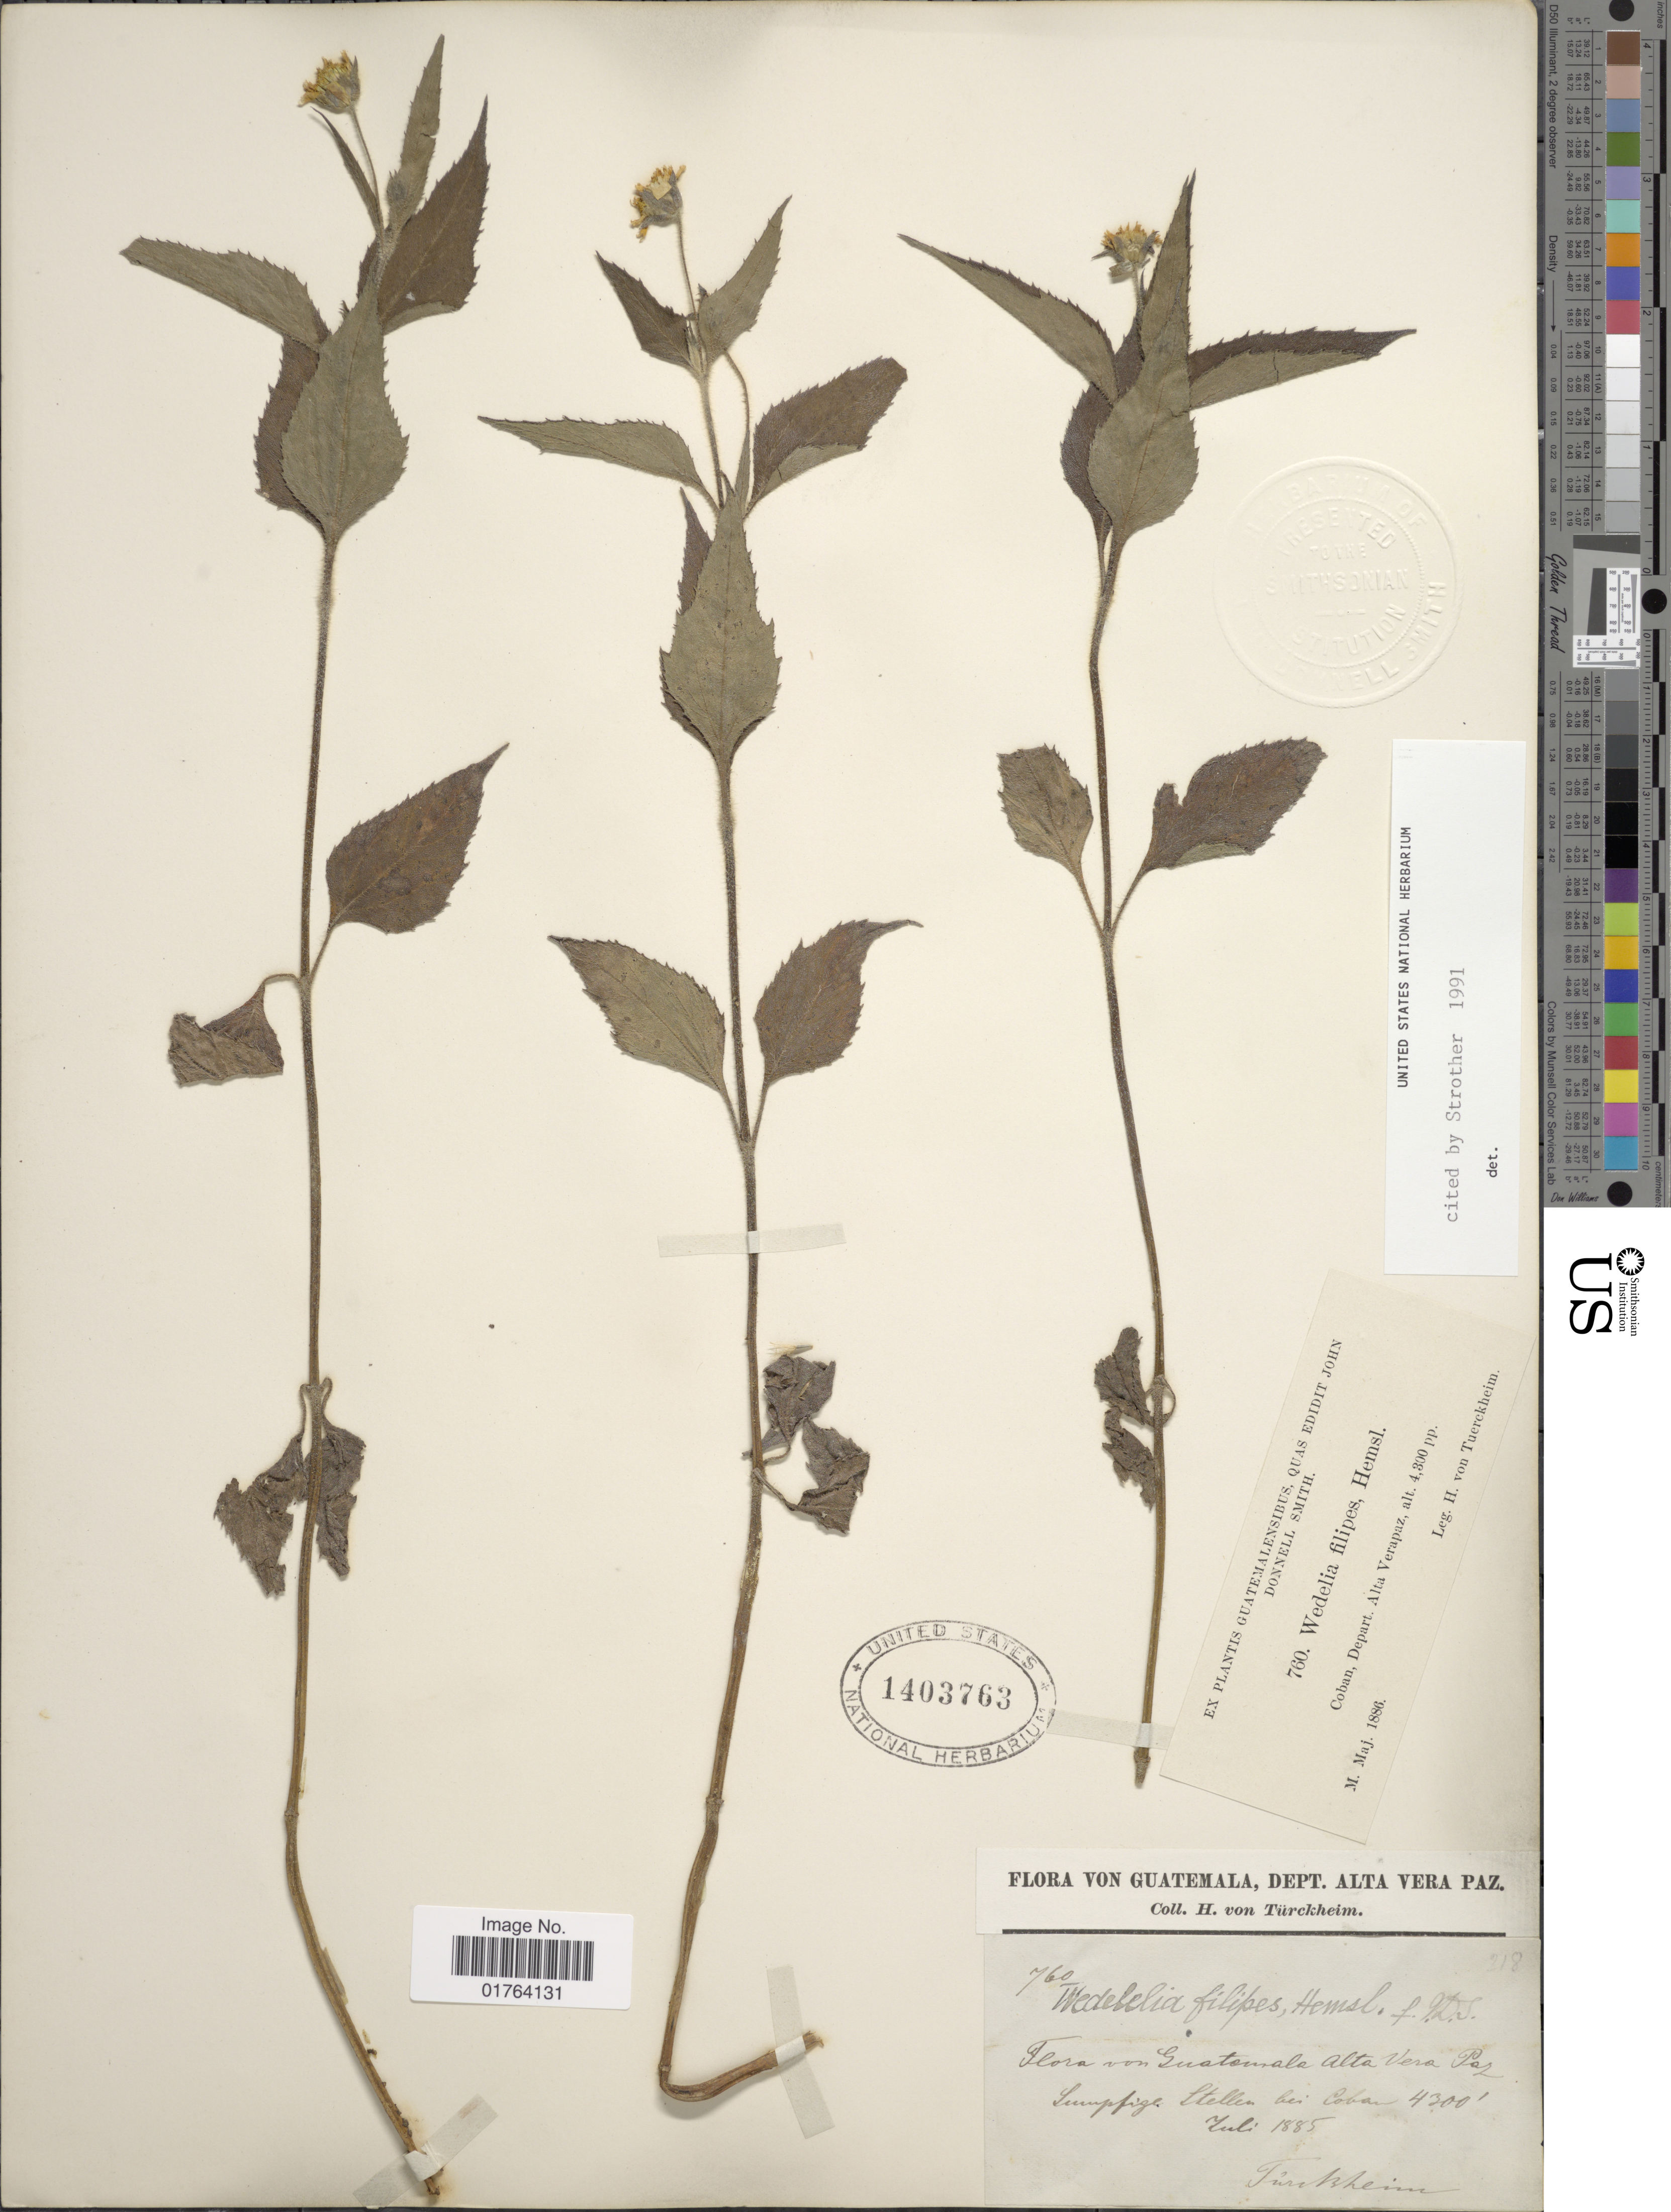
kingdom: Plantae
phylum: Tracheophyta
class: Magnoliopsida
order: Asterales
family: Asteraceae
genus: Wedelia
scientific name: Wedelia filipes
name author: Hemsl.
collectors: H. von Türckheim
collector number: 760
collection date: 1885-07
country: Guatemala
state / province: Alta Verapaz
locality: Coban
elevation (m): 1311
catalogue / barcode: US 1403763